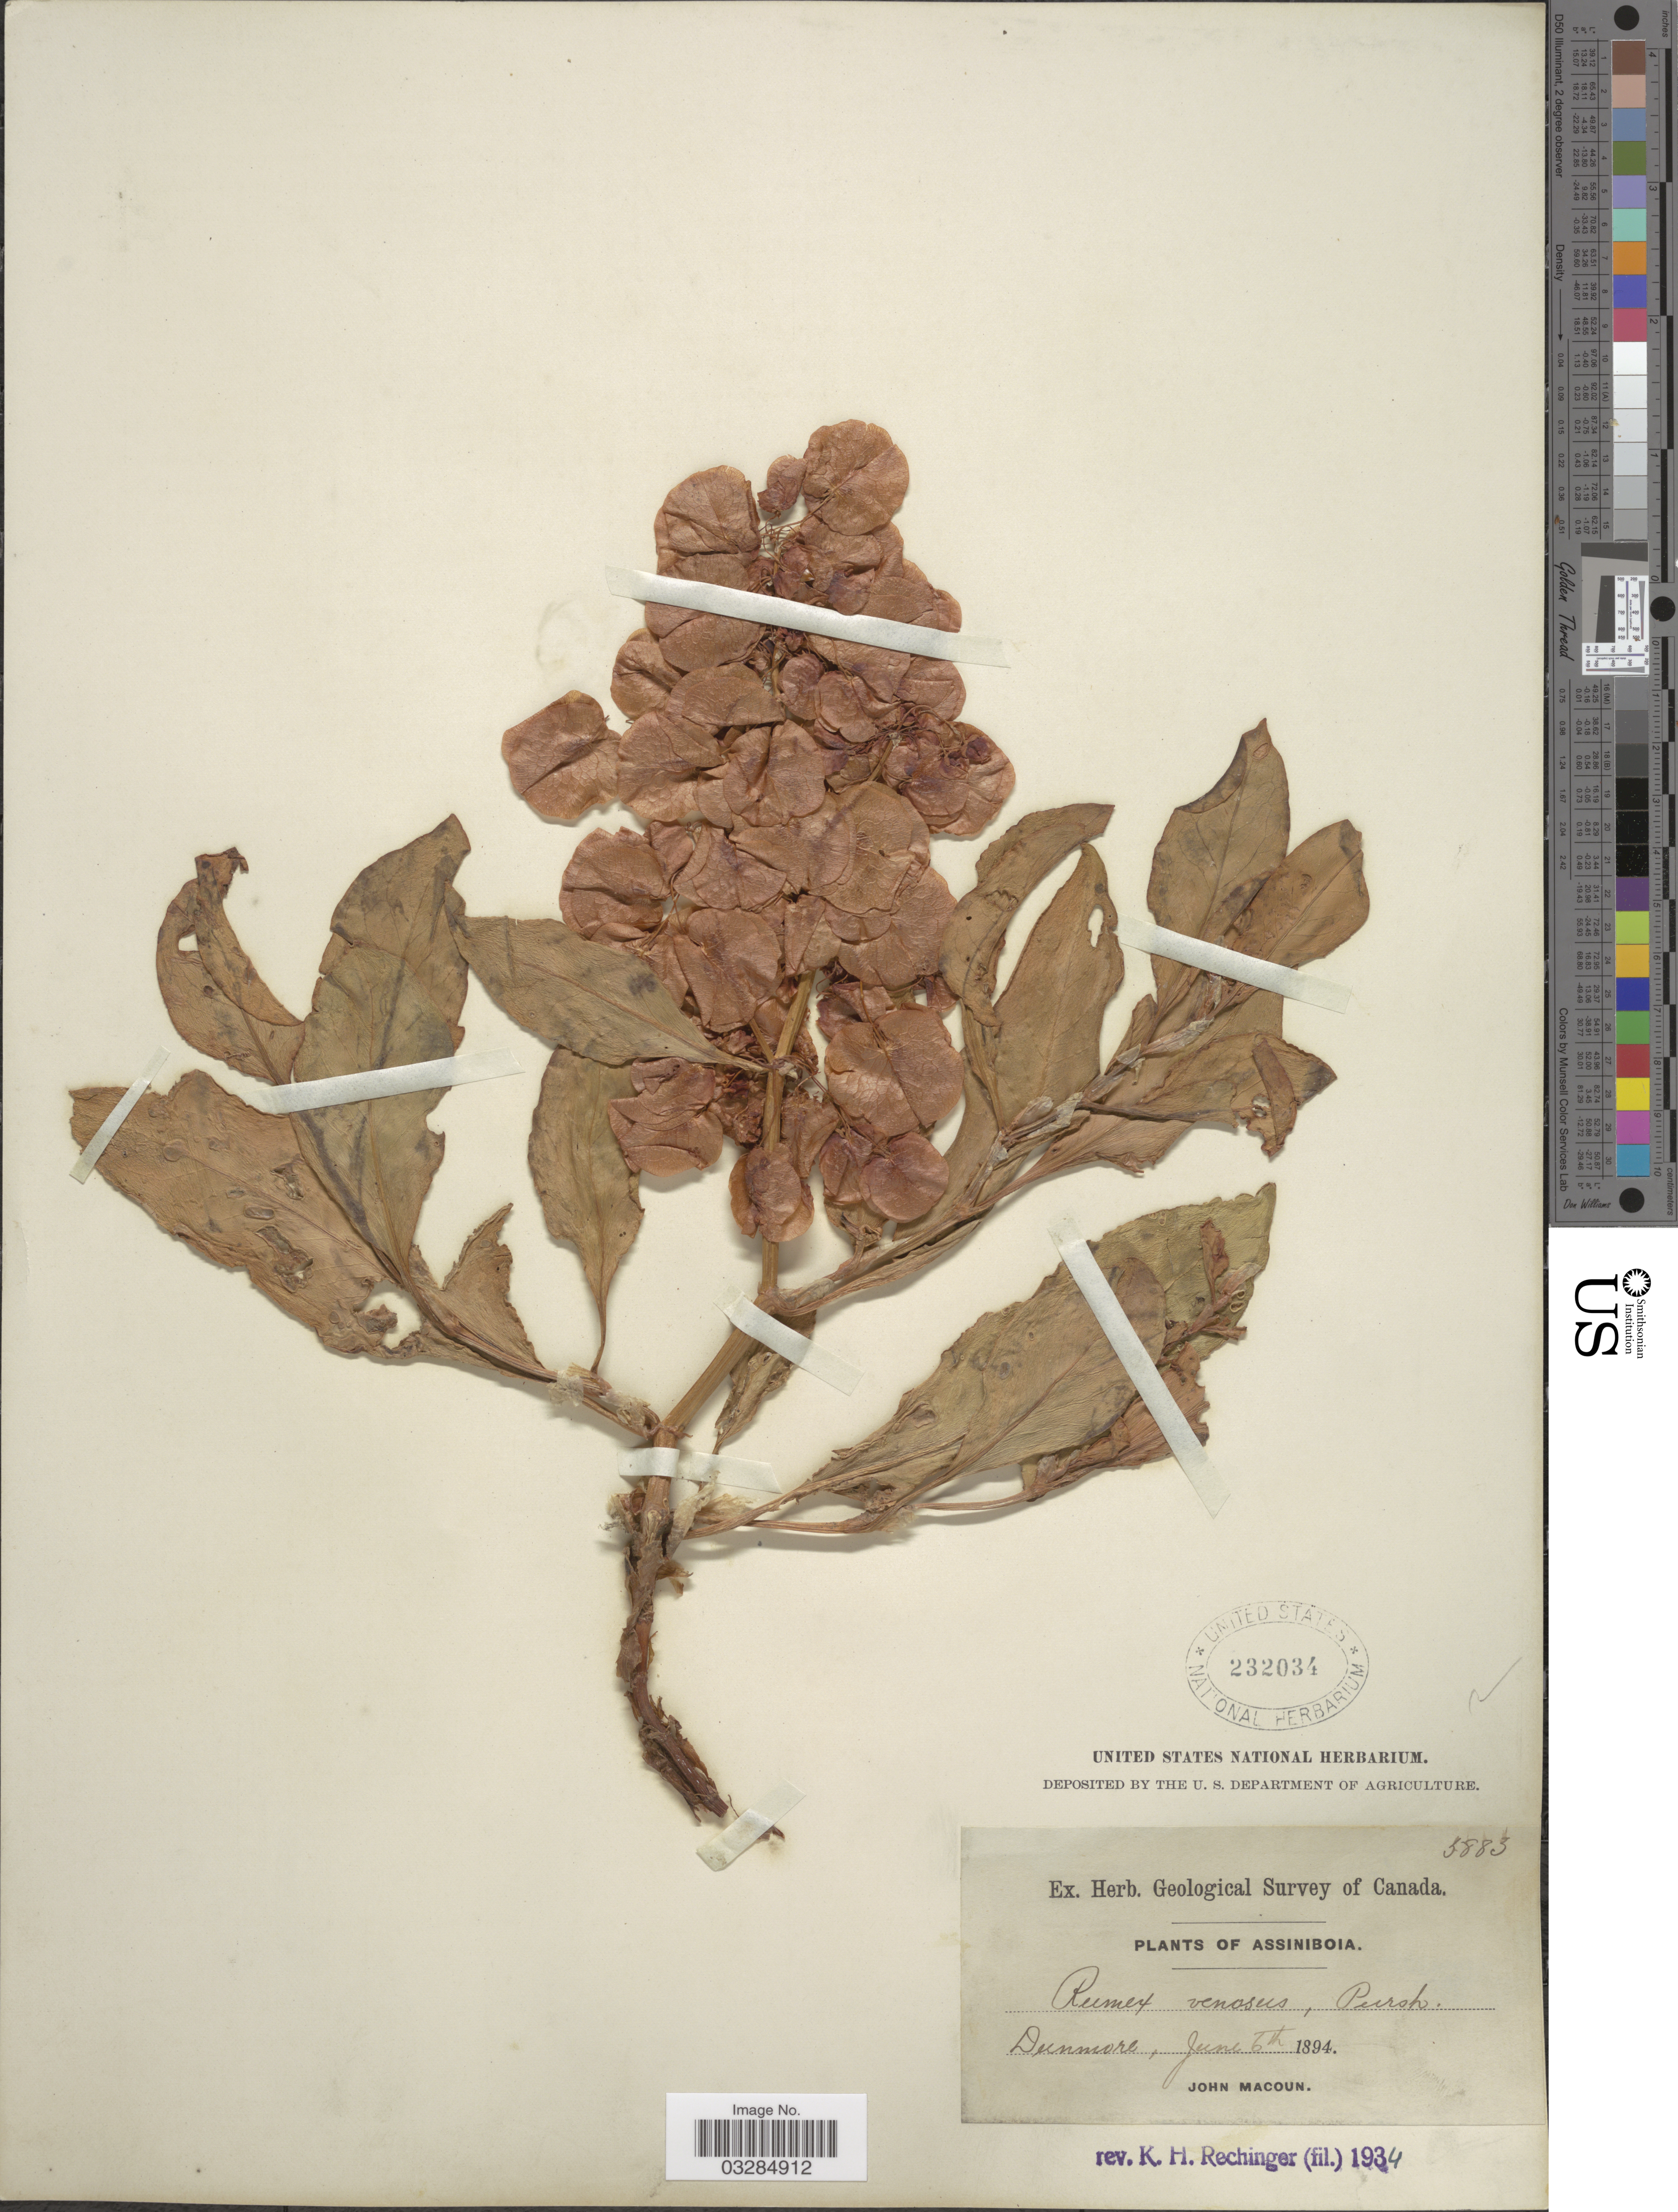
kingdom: Plantae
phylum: Tracheophyta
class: Magnoliopsida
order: Caryophyllales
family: Polygonaceae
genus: Rumex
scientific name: Rumex venosus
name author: Pursh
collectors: J. Macoun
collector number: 5883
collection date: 1894-06-06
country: Canada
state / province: Saskatchewan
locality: Assiniboia. Dunmore.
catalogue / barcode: US 232034